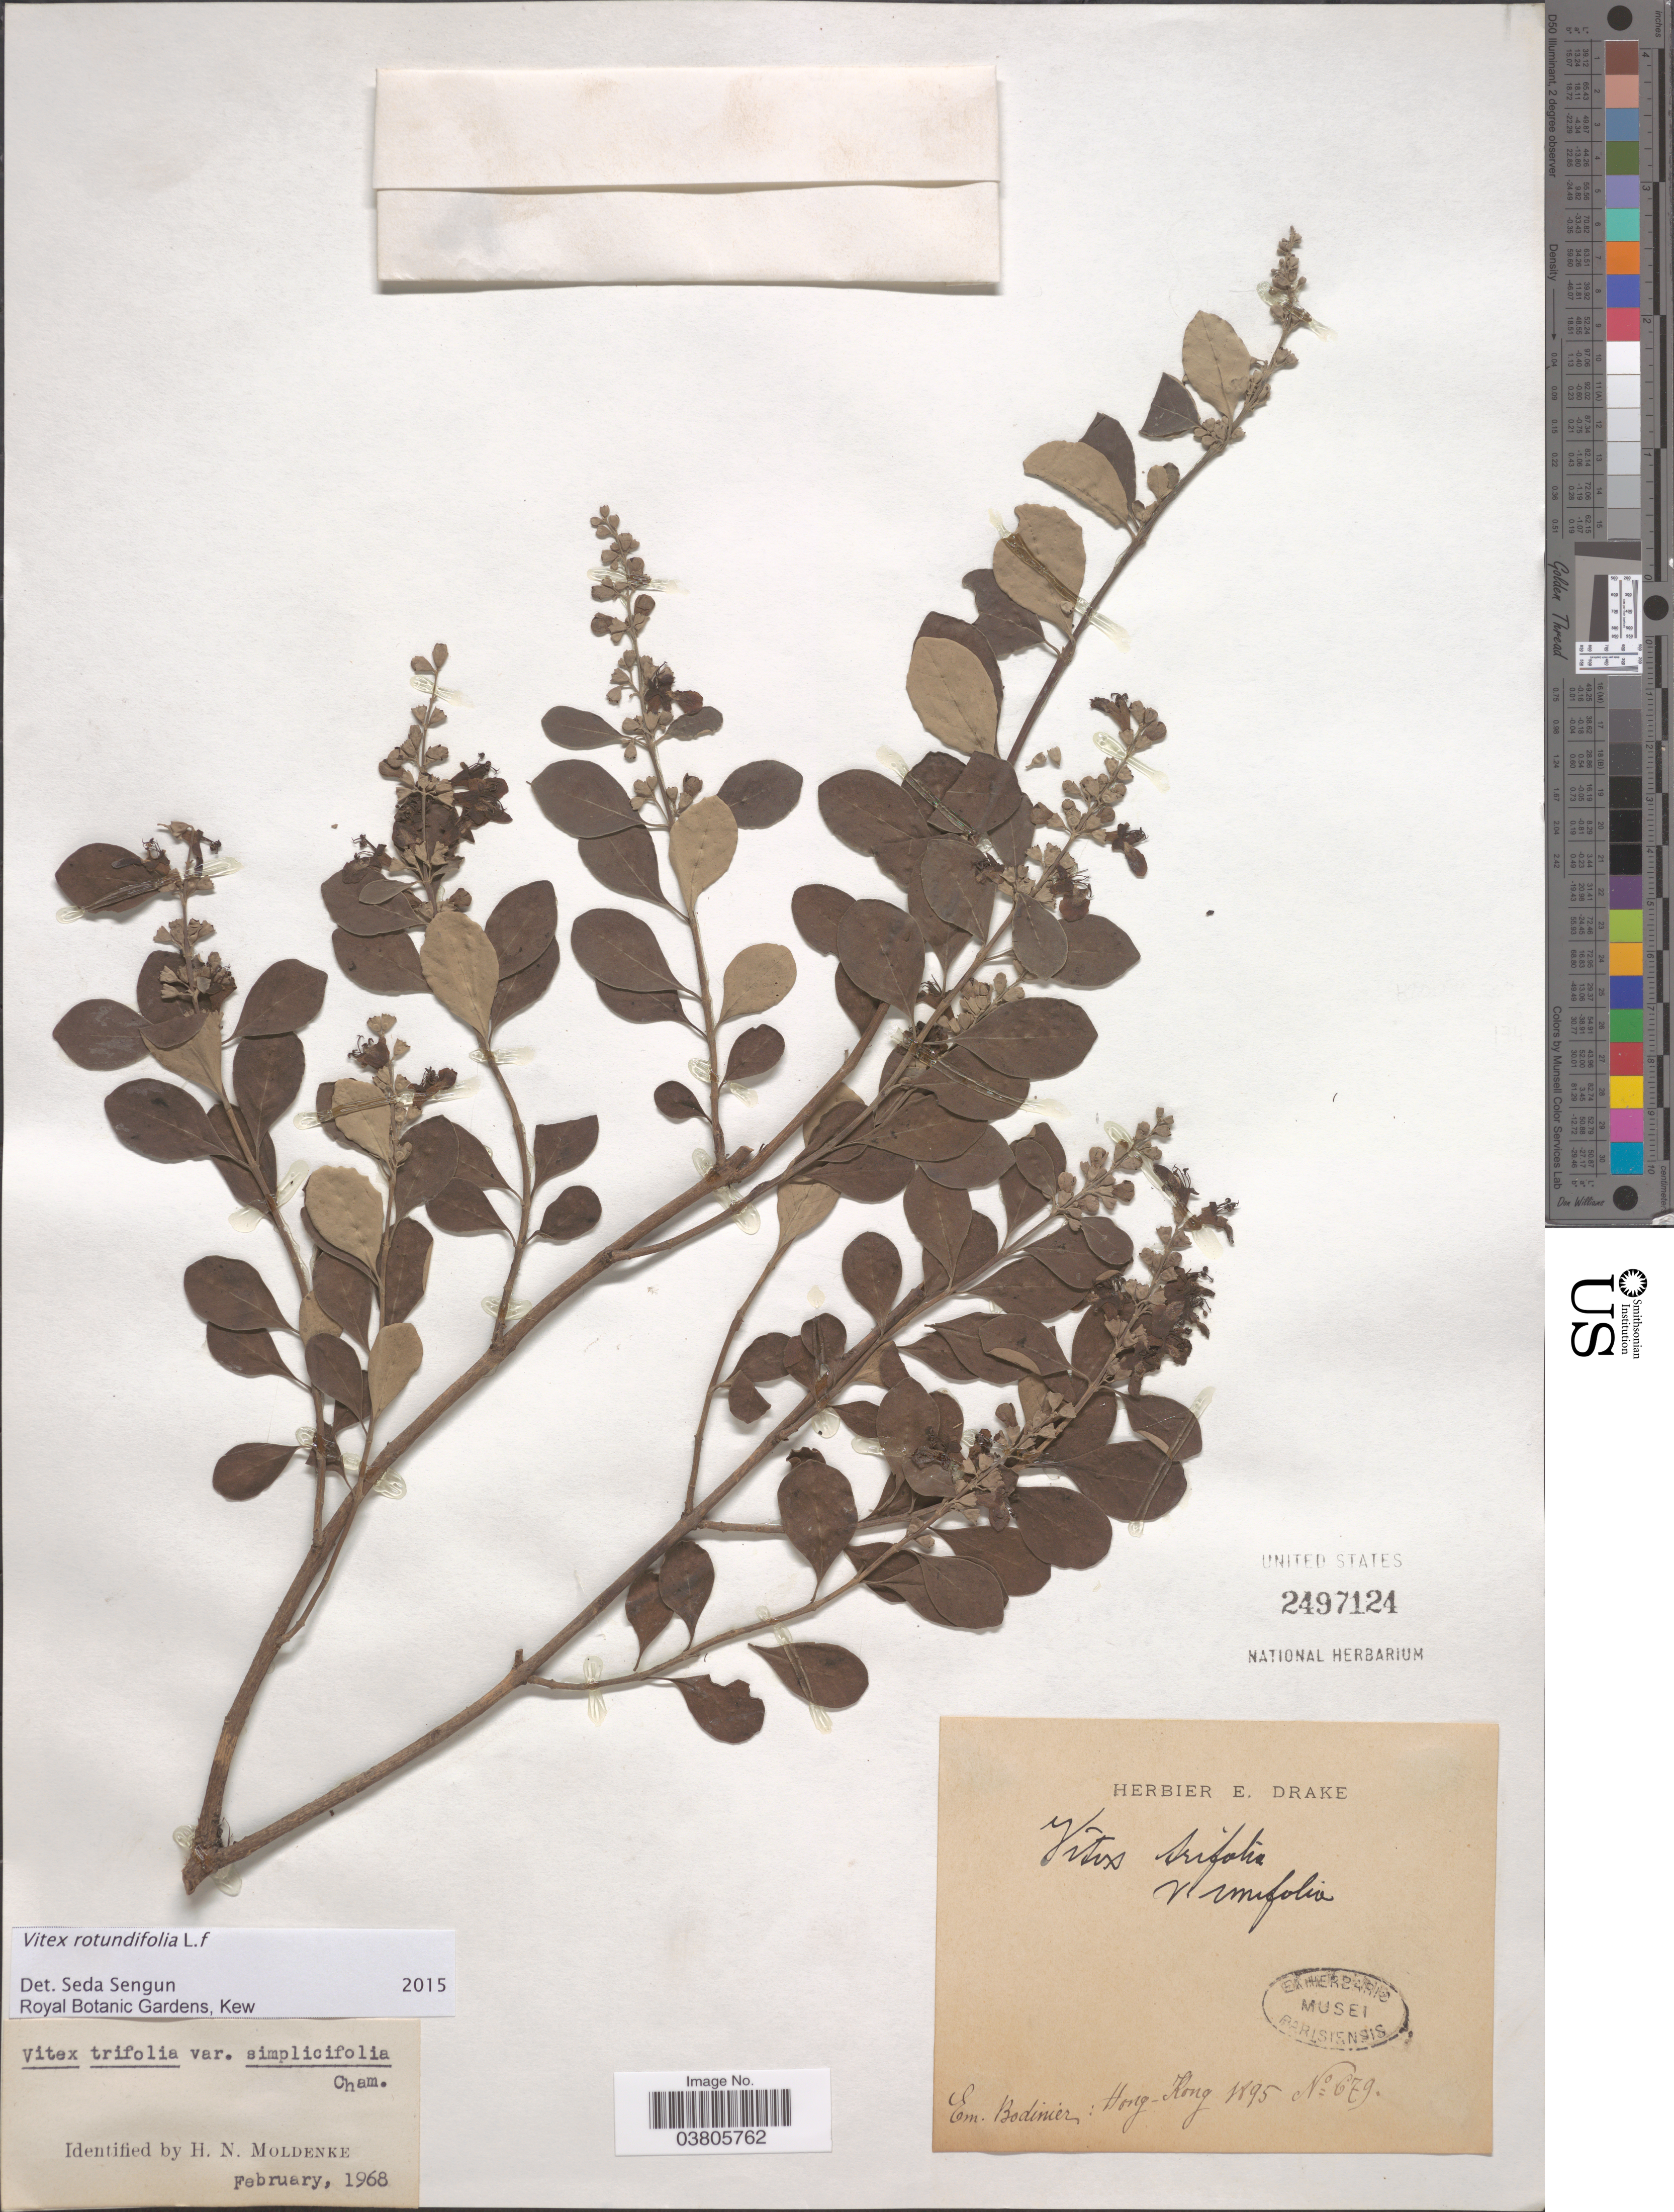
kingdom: Plantae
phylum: Tracheophyta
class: Magnoliopsida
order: Lamiales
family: Lamiaceae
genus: Vitex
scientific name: Vitex rotundifolia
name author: L. f.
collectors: E. Bodinier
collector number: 679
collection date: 1895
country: China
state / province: Hong Kong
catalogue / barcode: US 2497124